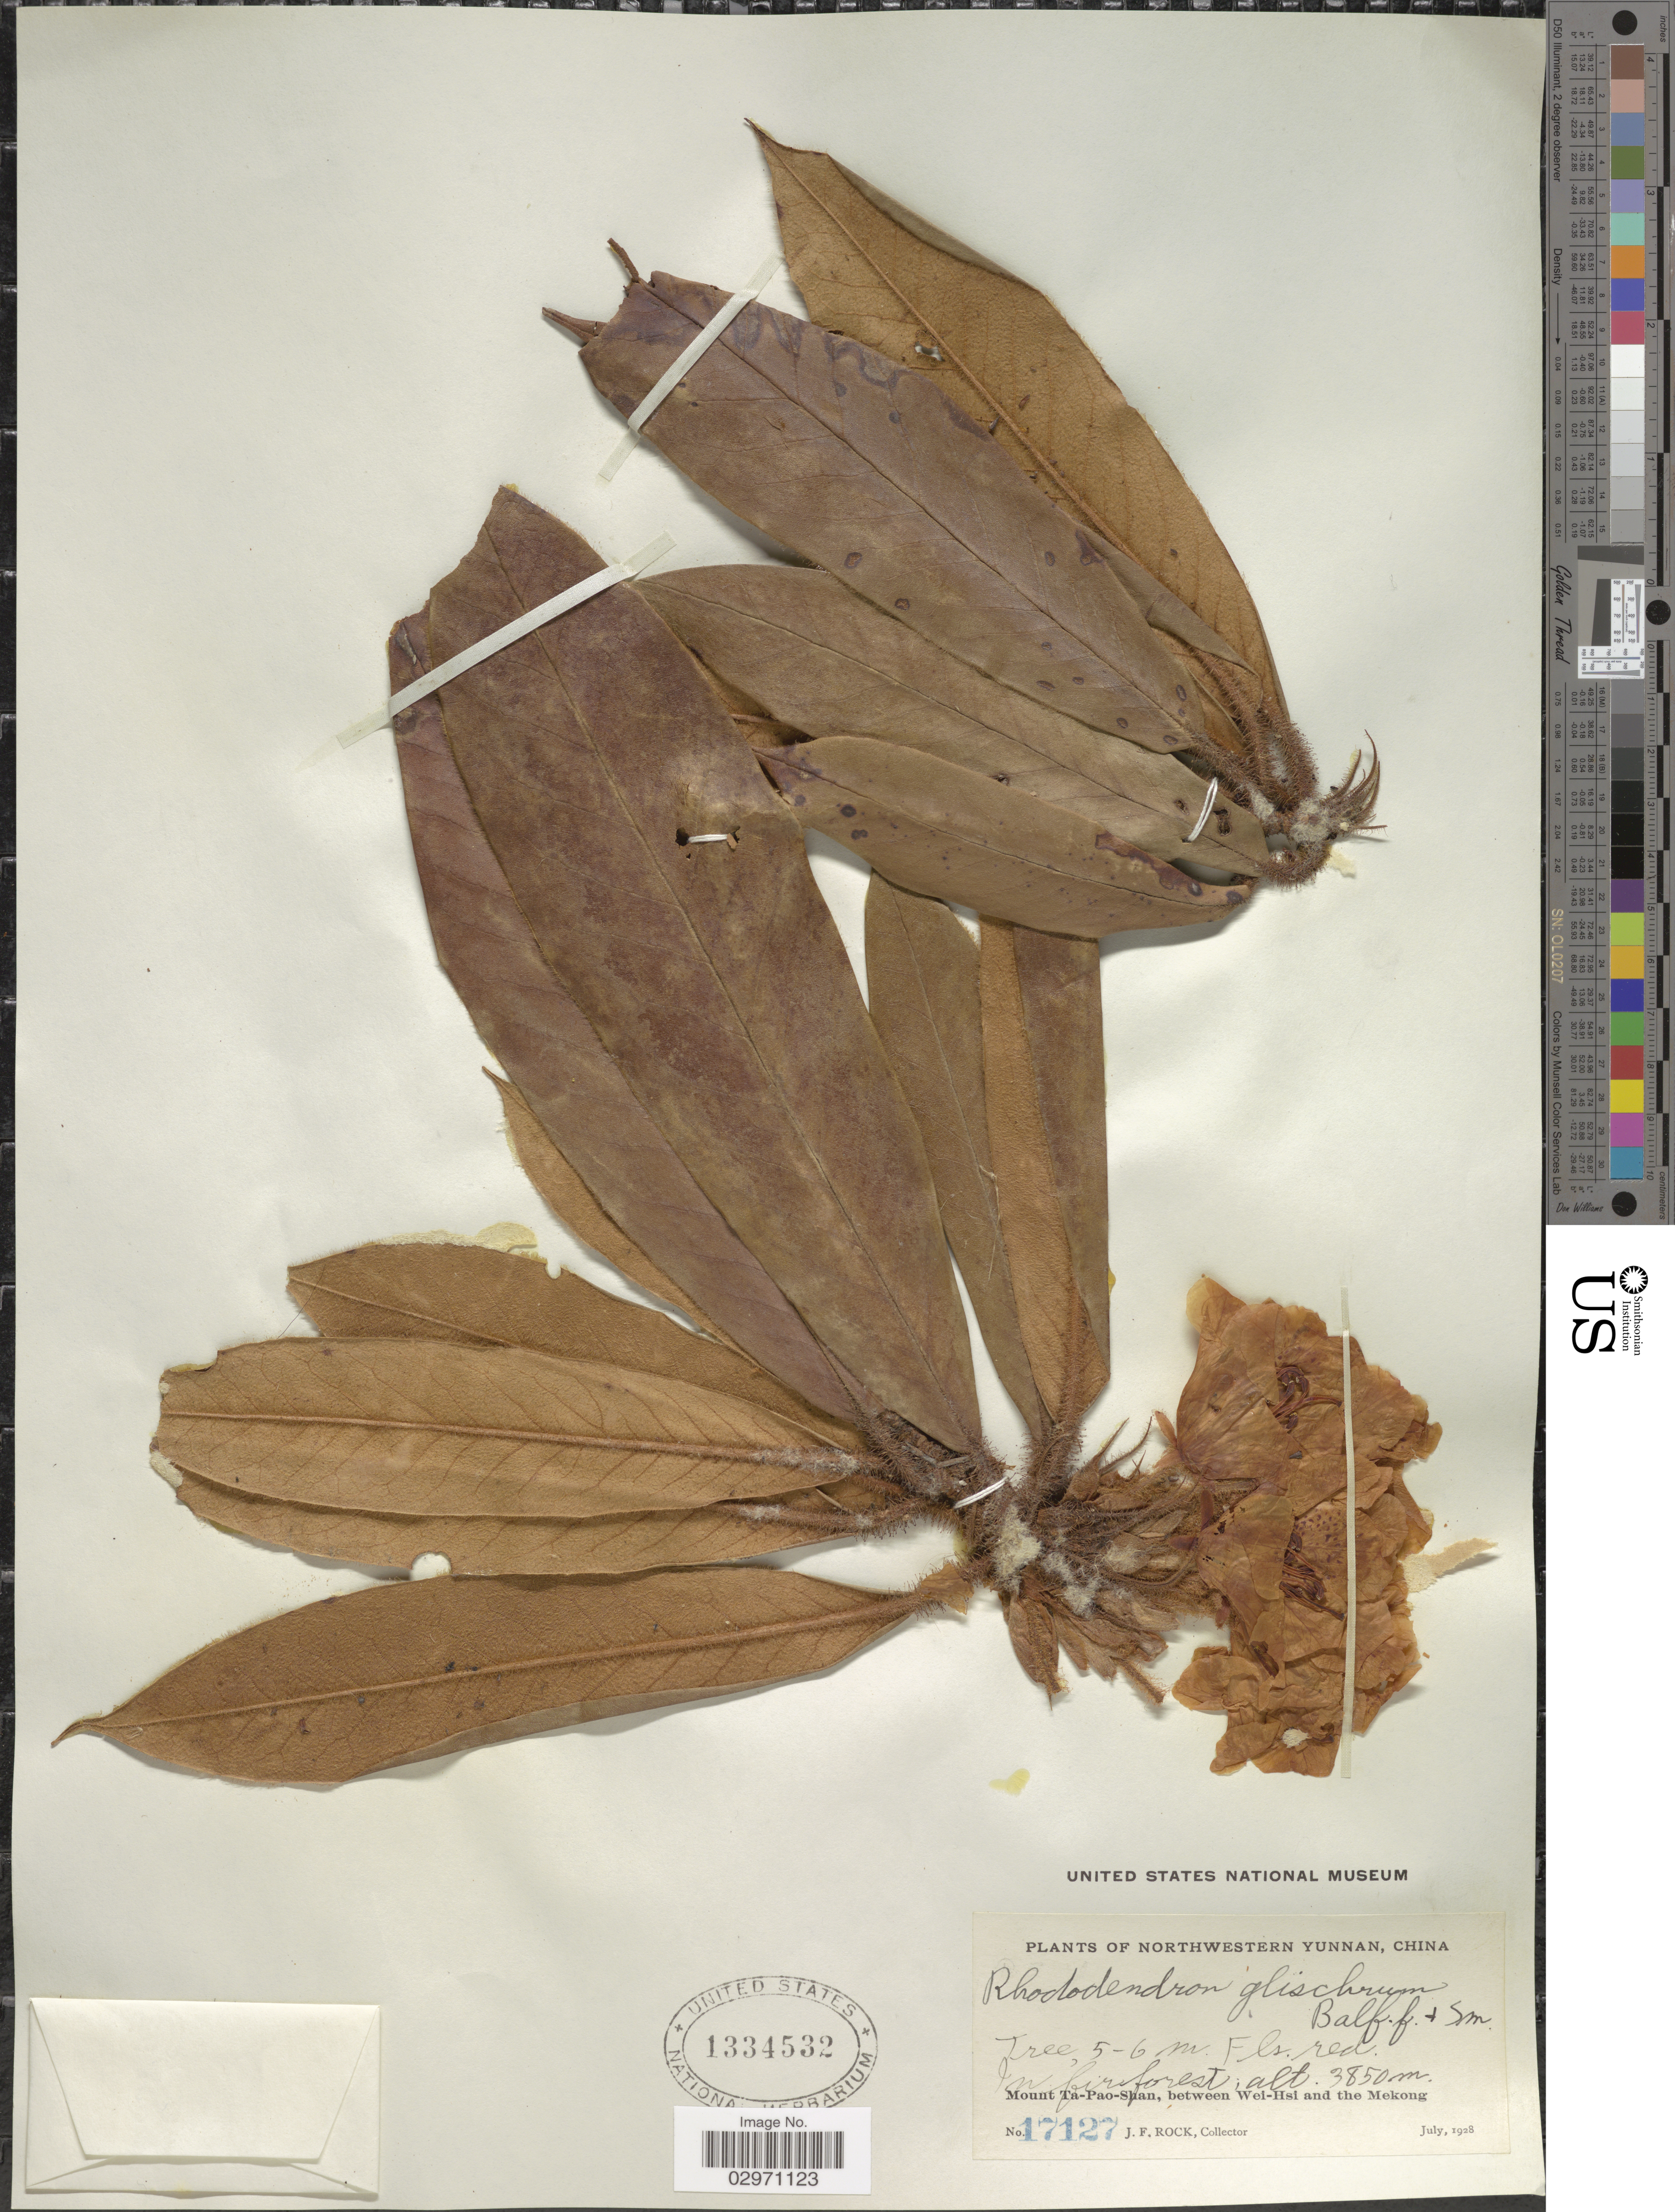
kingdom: Plantae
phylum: Tracheophyta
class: Magnoliopsida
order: Ericales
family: Ericaceae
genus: Rhododendron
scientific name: Rhododendron glischrum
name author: Balf. f. & W.W. Sm.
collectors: J. Rock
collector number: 17127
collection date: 1928-07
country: China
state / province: Yunnan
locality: Northwestern Yunnan. Mount Ta-Pao-Shan, between Wei-Hsi and the Mekong.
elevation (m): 3850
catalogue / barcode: US 1334532